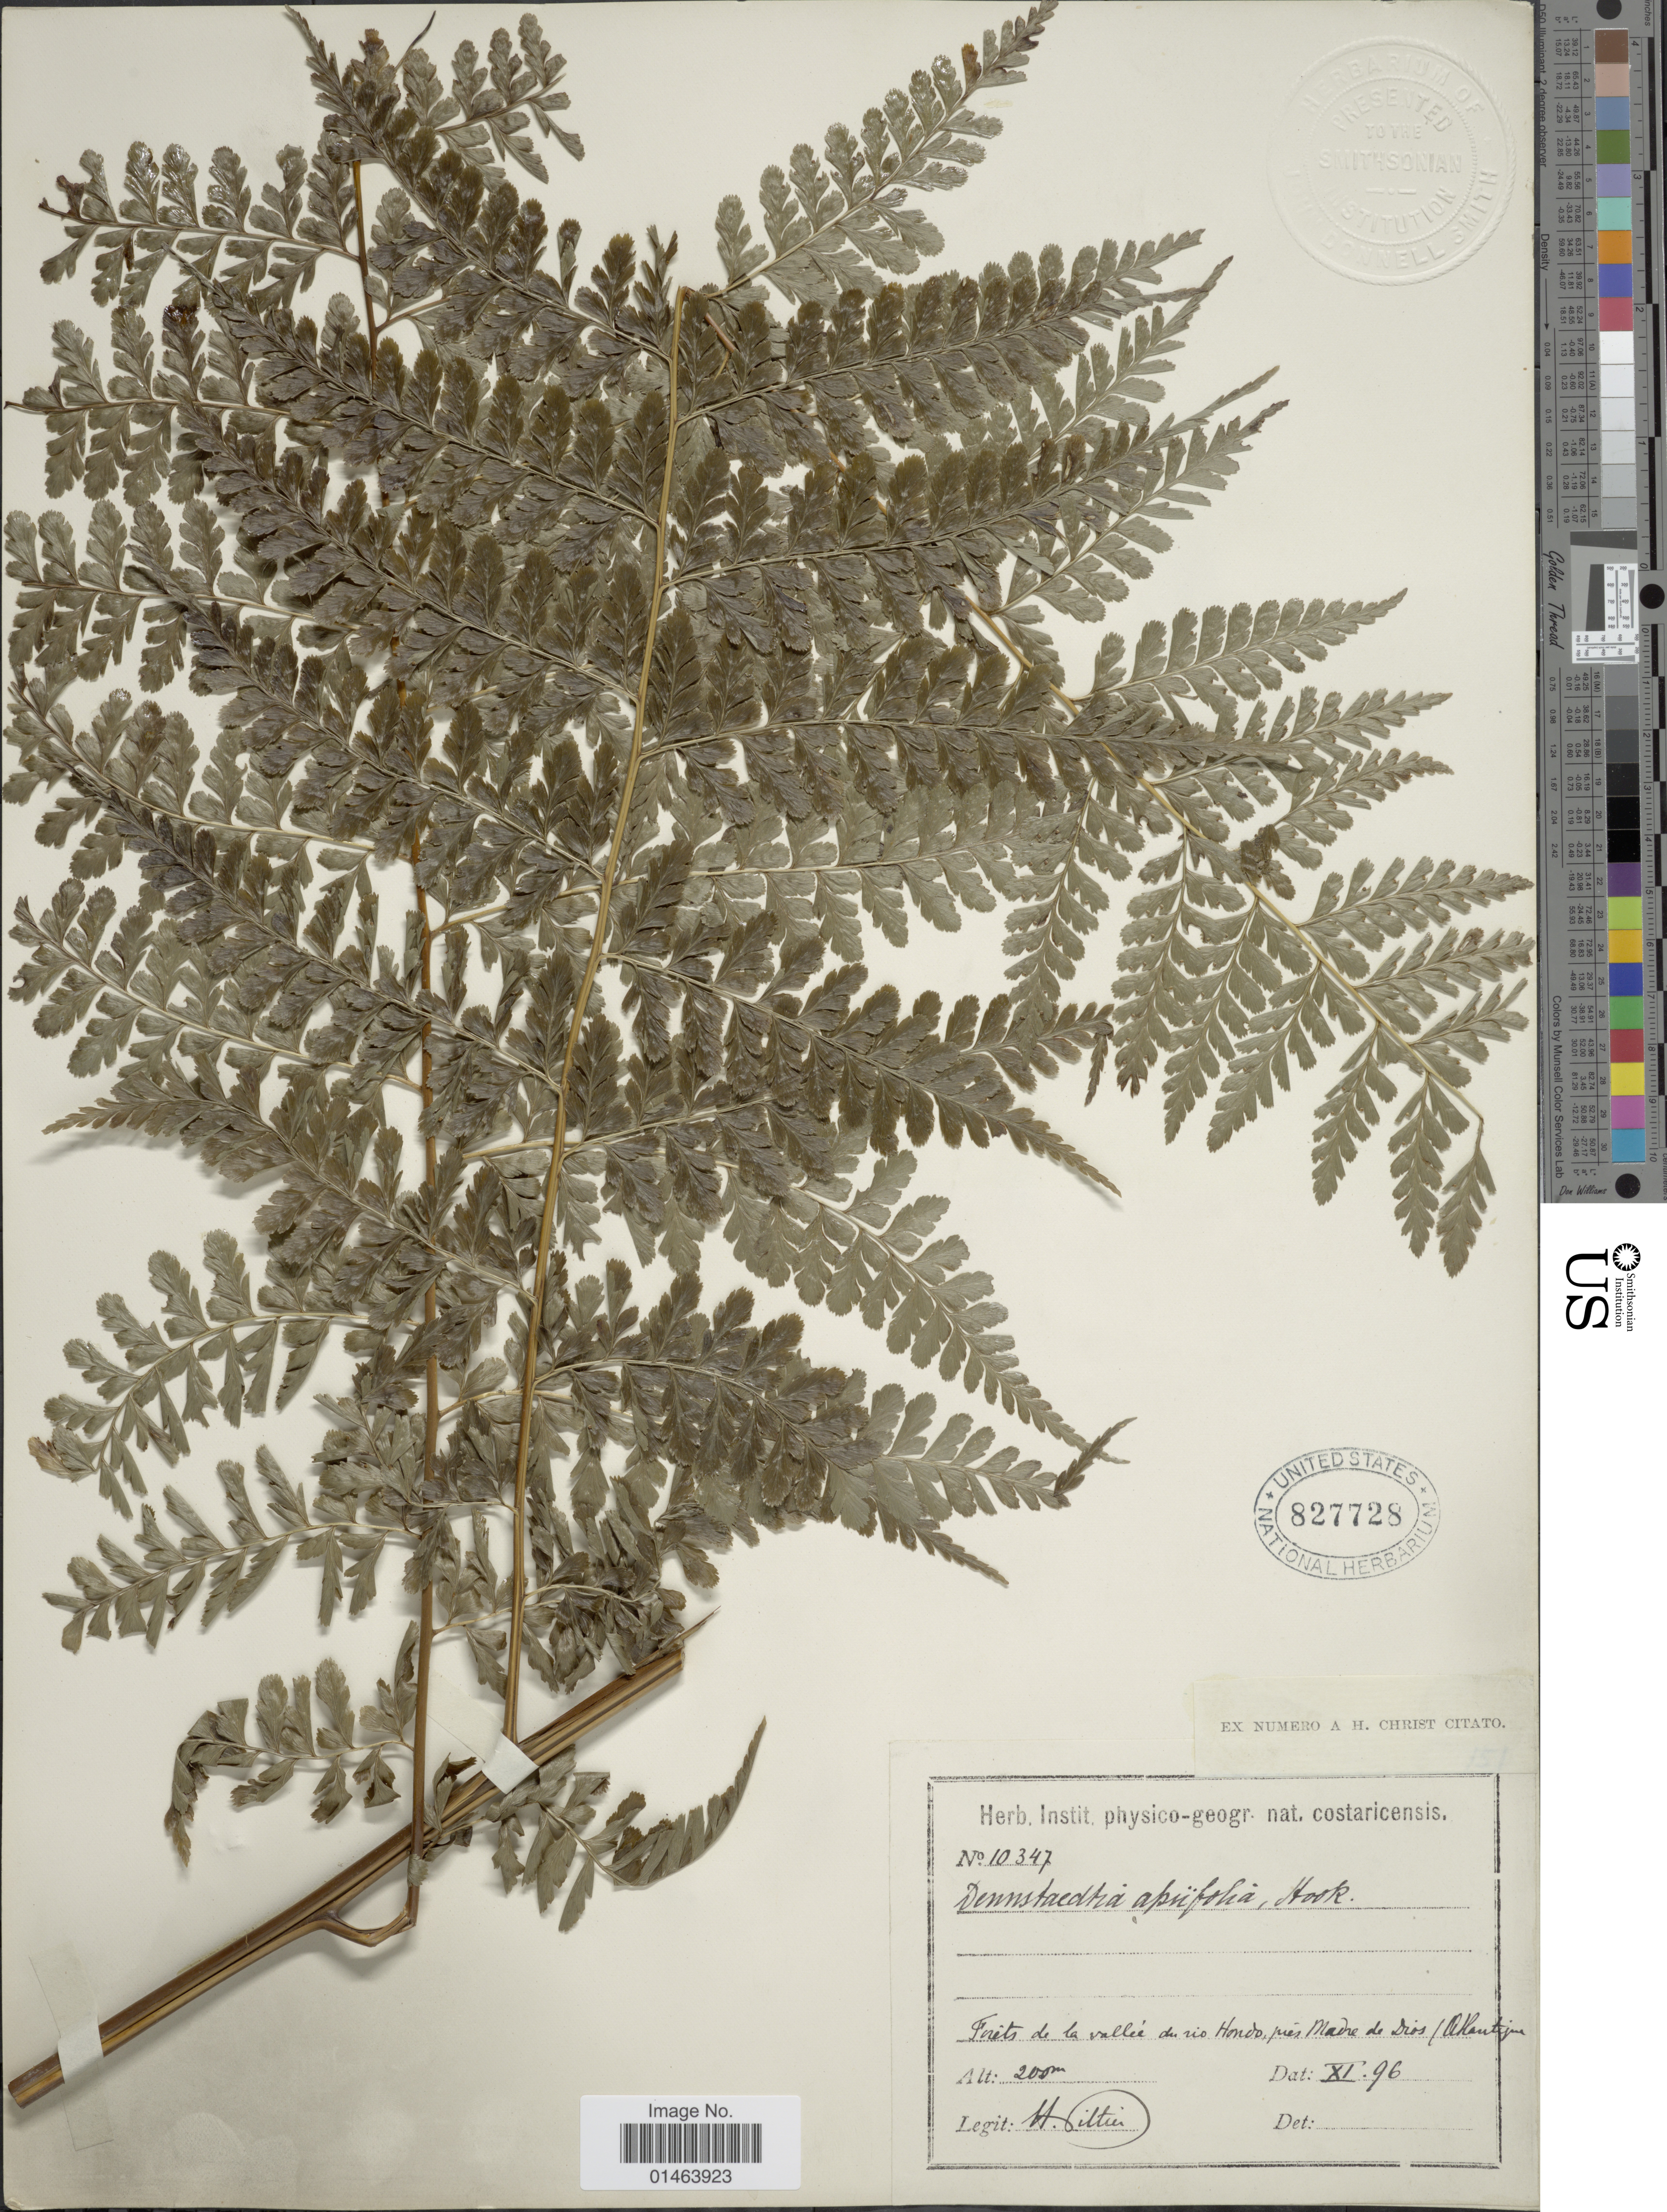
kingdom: Plantae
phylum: Tracheophyta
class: Polypodiopsida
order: Polypodiales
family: Dennstaedtiaceae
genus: Dennstaedtia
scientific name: Dennstaedtia bipinnata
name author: (Cav.) Maxon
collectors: H. F. Pittier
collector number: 10347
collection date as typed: Transcribed d/m/y: /11/96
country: Costa Rica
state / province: Limón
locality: Forets de la valle du rio Hondo, pres Madre de Dios.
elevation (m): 200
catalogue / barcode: US 822728